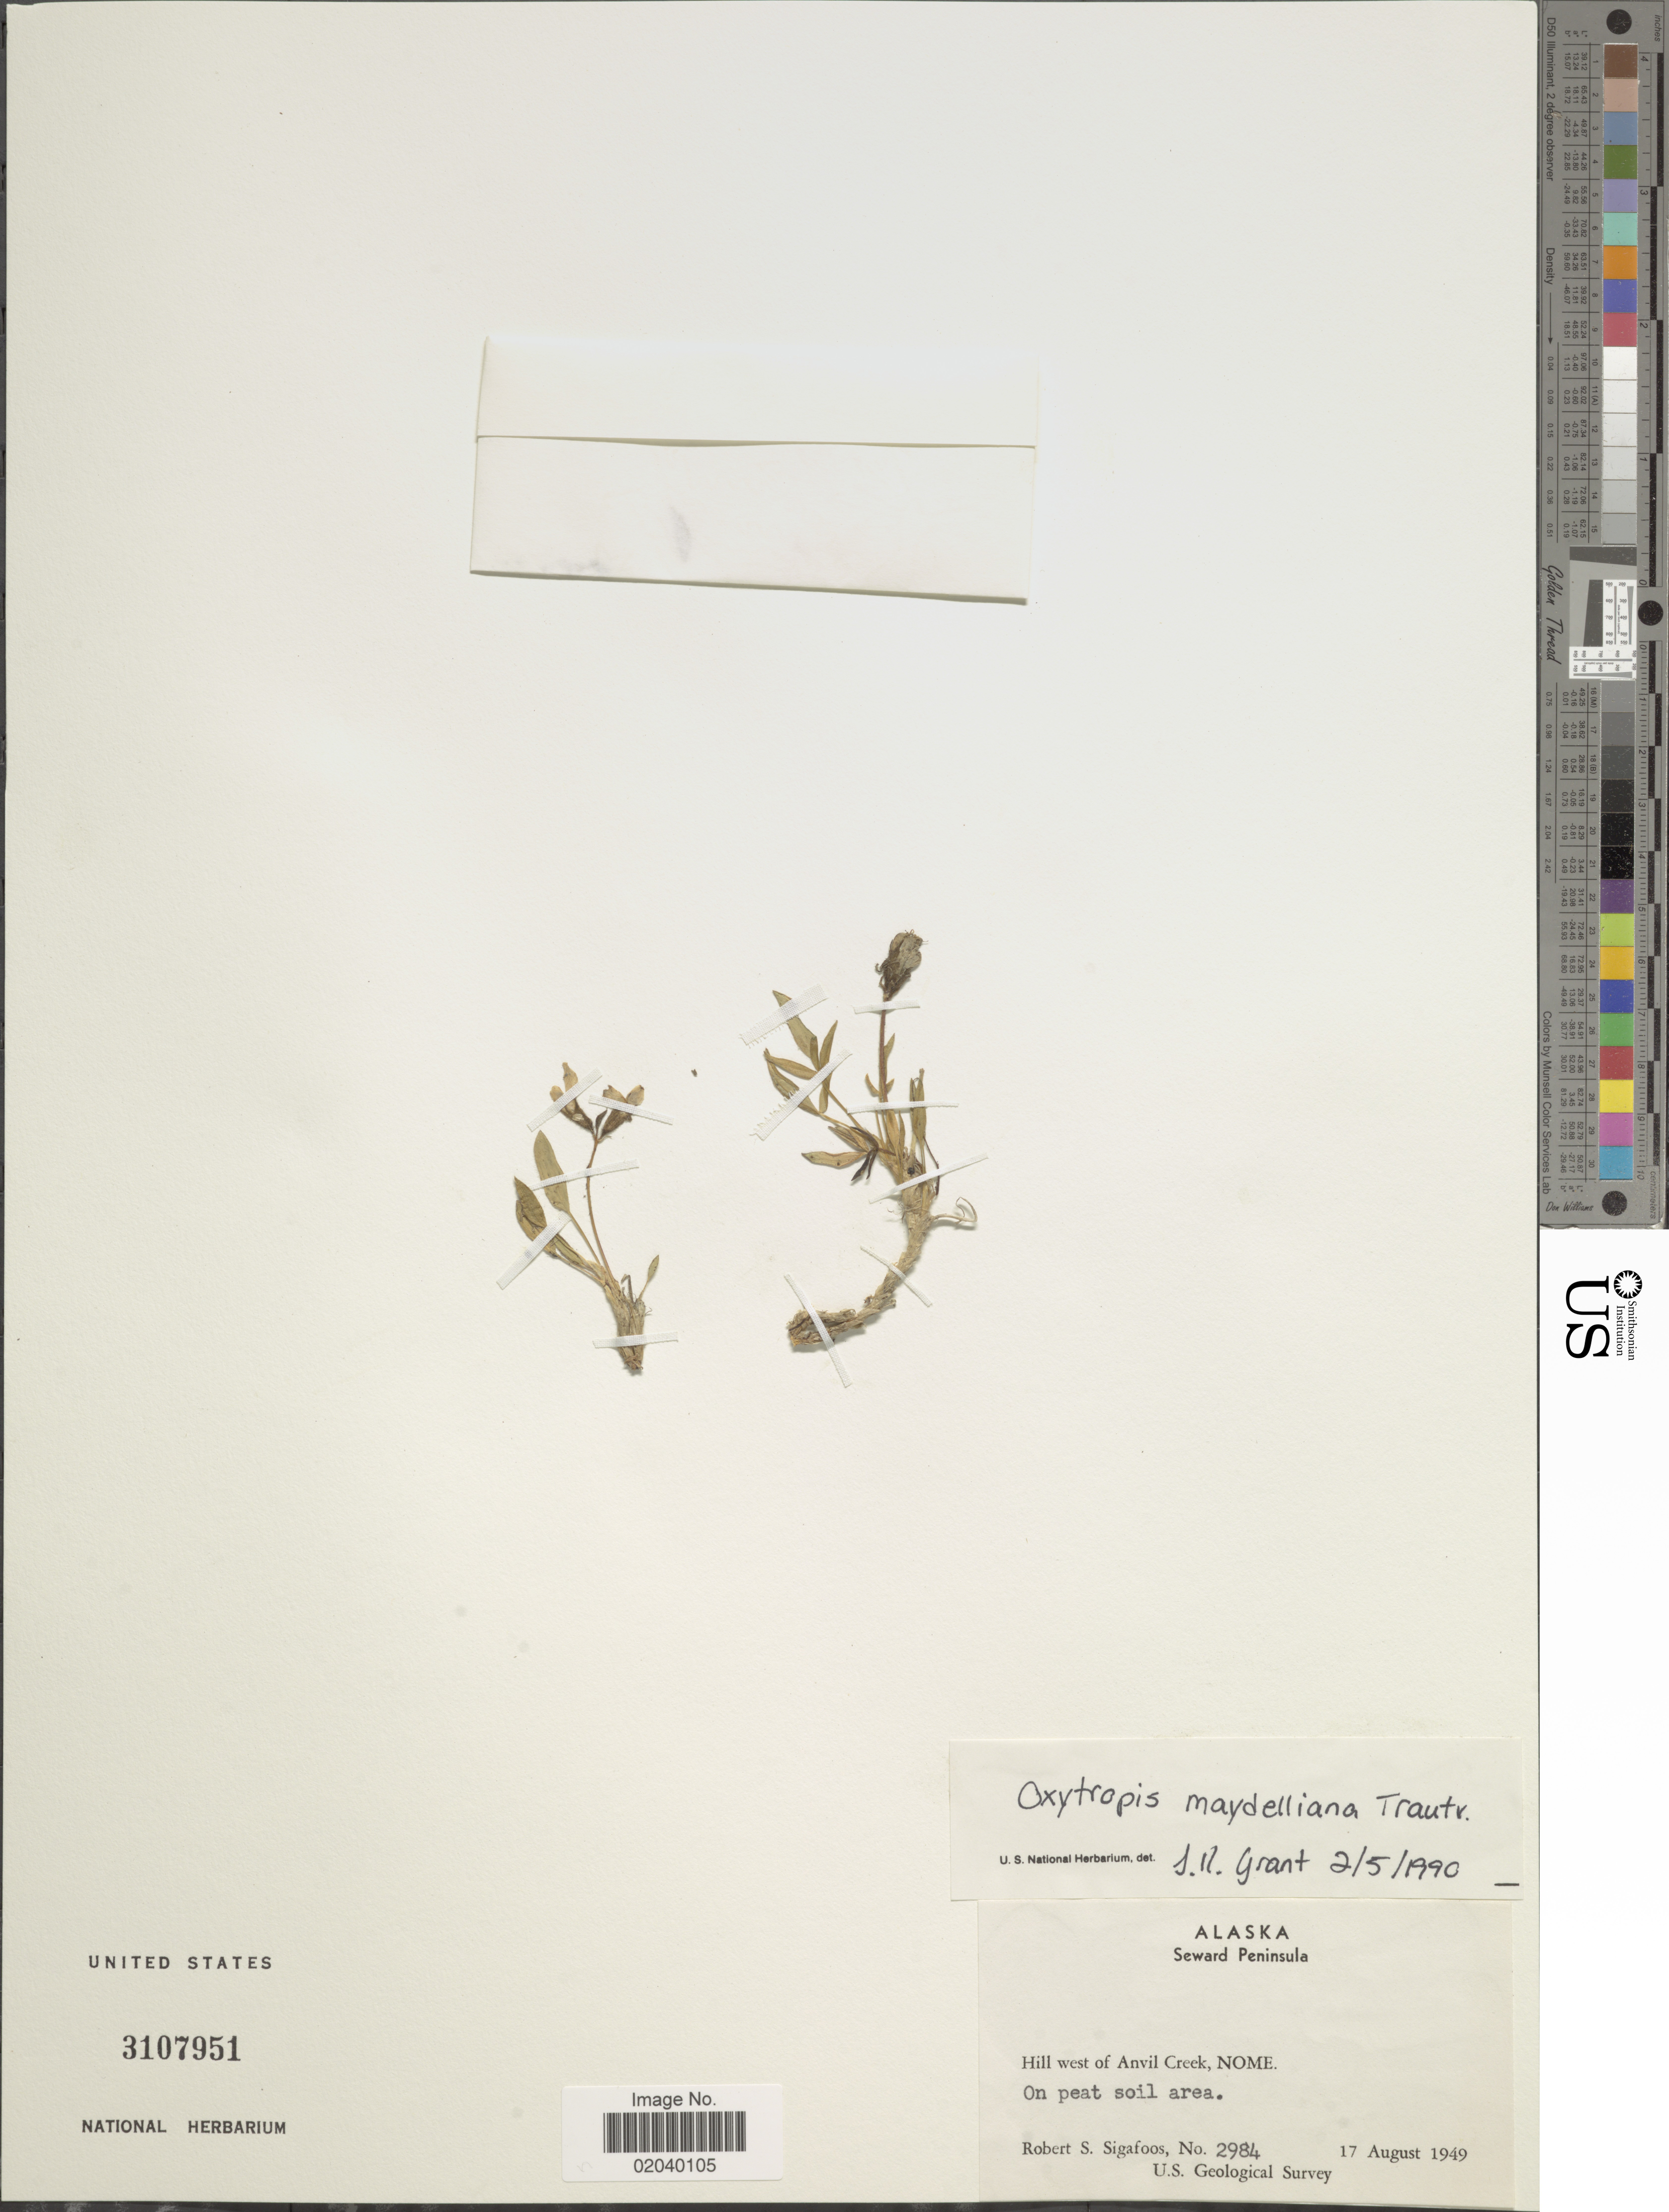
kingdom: Plantae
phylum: Tracheophyta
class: Magnoliopsida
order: Fabales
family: Fabaceae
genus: Oxytropis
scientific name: Oxytropis maydelliana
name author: Trautv.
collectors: R. Sigafoos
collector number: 2984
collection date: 1949-08-17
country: United States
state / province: Alaska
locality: Seward Peninsula, Hill west of Anvil Creek, Nome. On peat soil area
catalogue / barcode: US 3107951